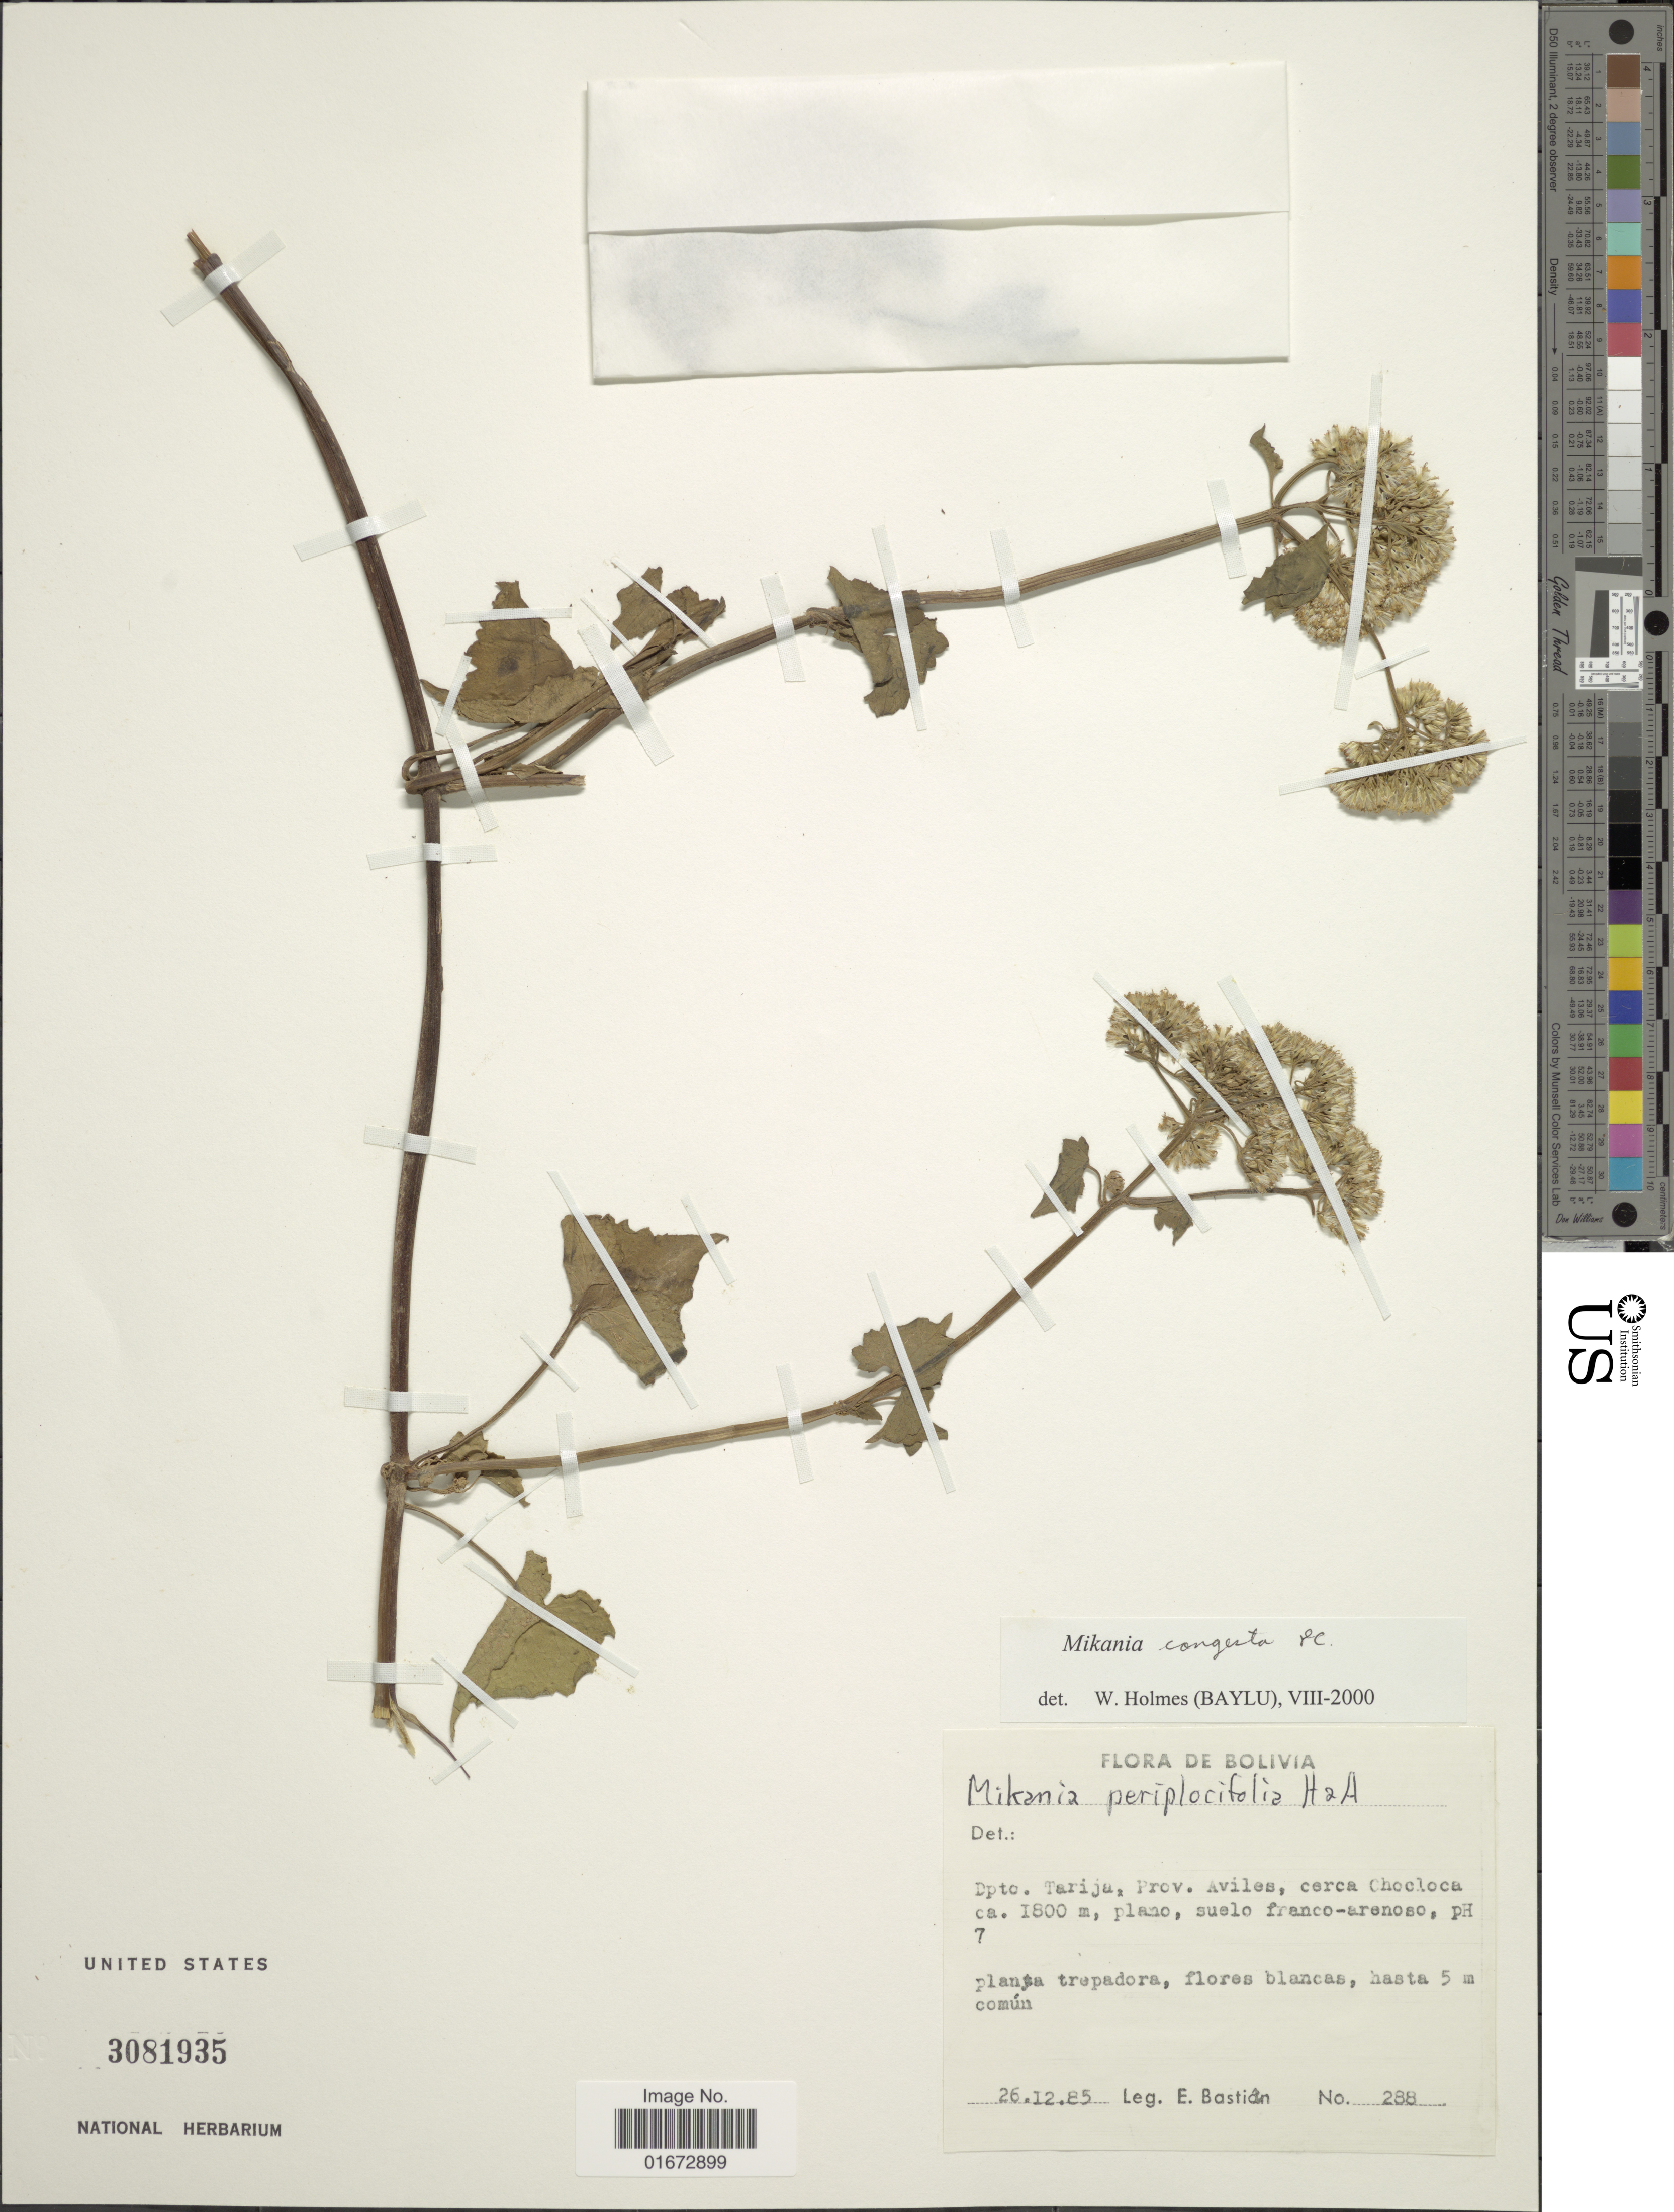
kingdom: Plantae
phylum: Tracheophyta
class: Magnoliopsida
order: Asterales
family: Asteraceae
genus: Mikania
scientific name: Mikania periplocifolia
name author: Hook. & Arn.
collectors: E. Bastian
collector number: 288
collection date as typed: Transcribed d/m/y: 26/12/85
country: Bolivia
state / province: Tarija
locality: Dpto. Tarija, Prov. Aviles, cerca Chocloca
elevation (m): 1800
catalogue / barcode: US 3081935